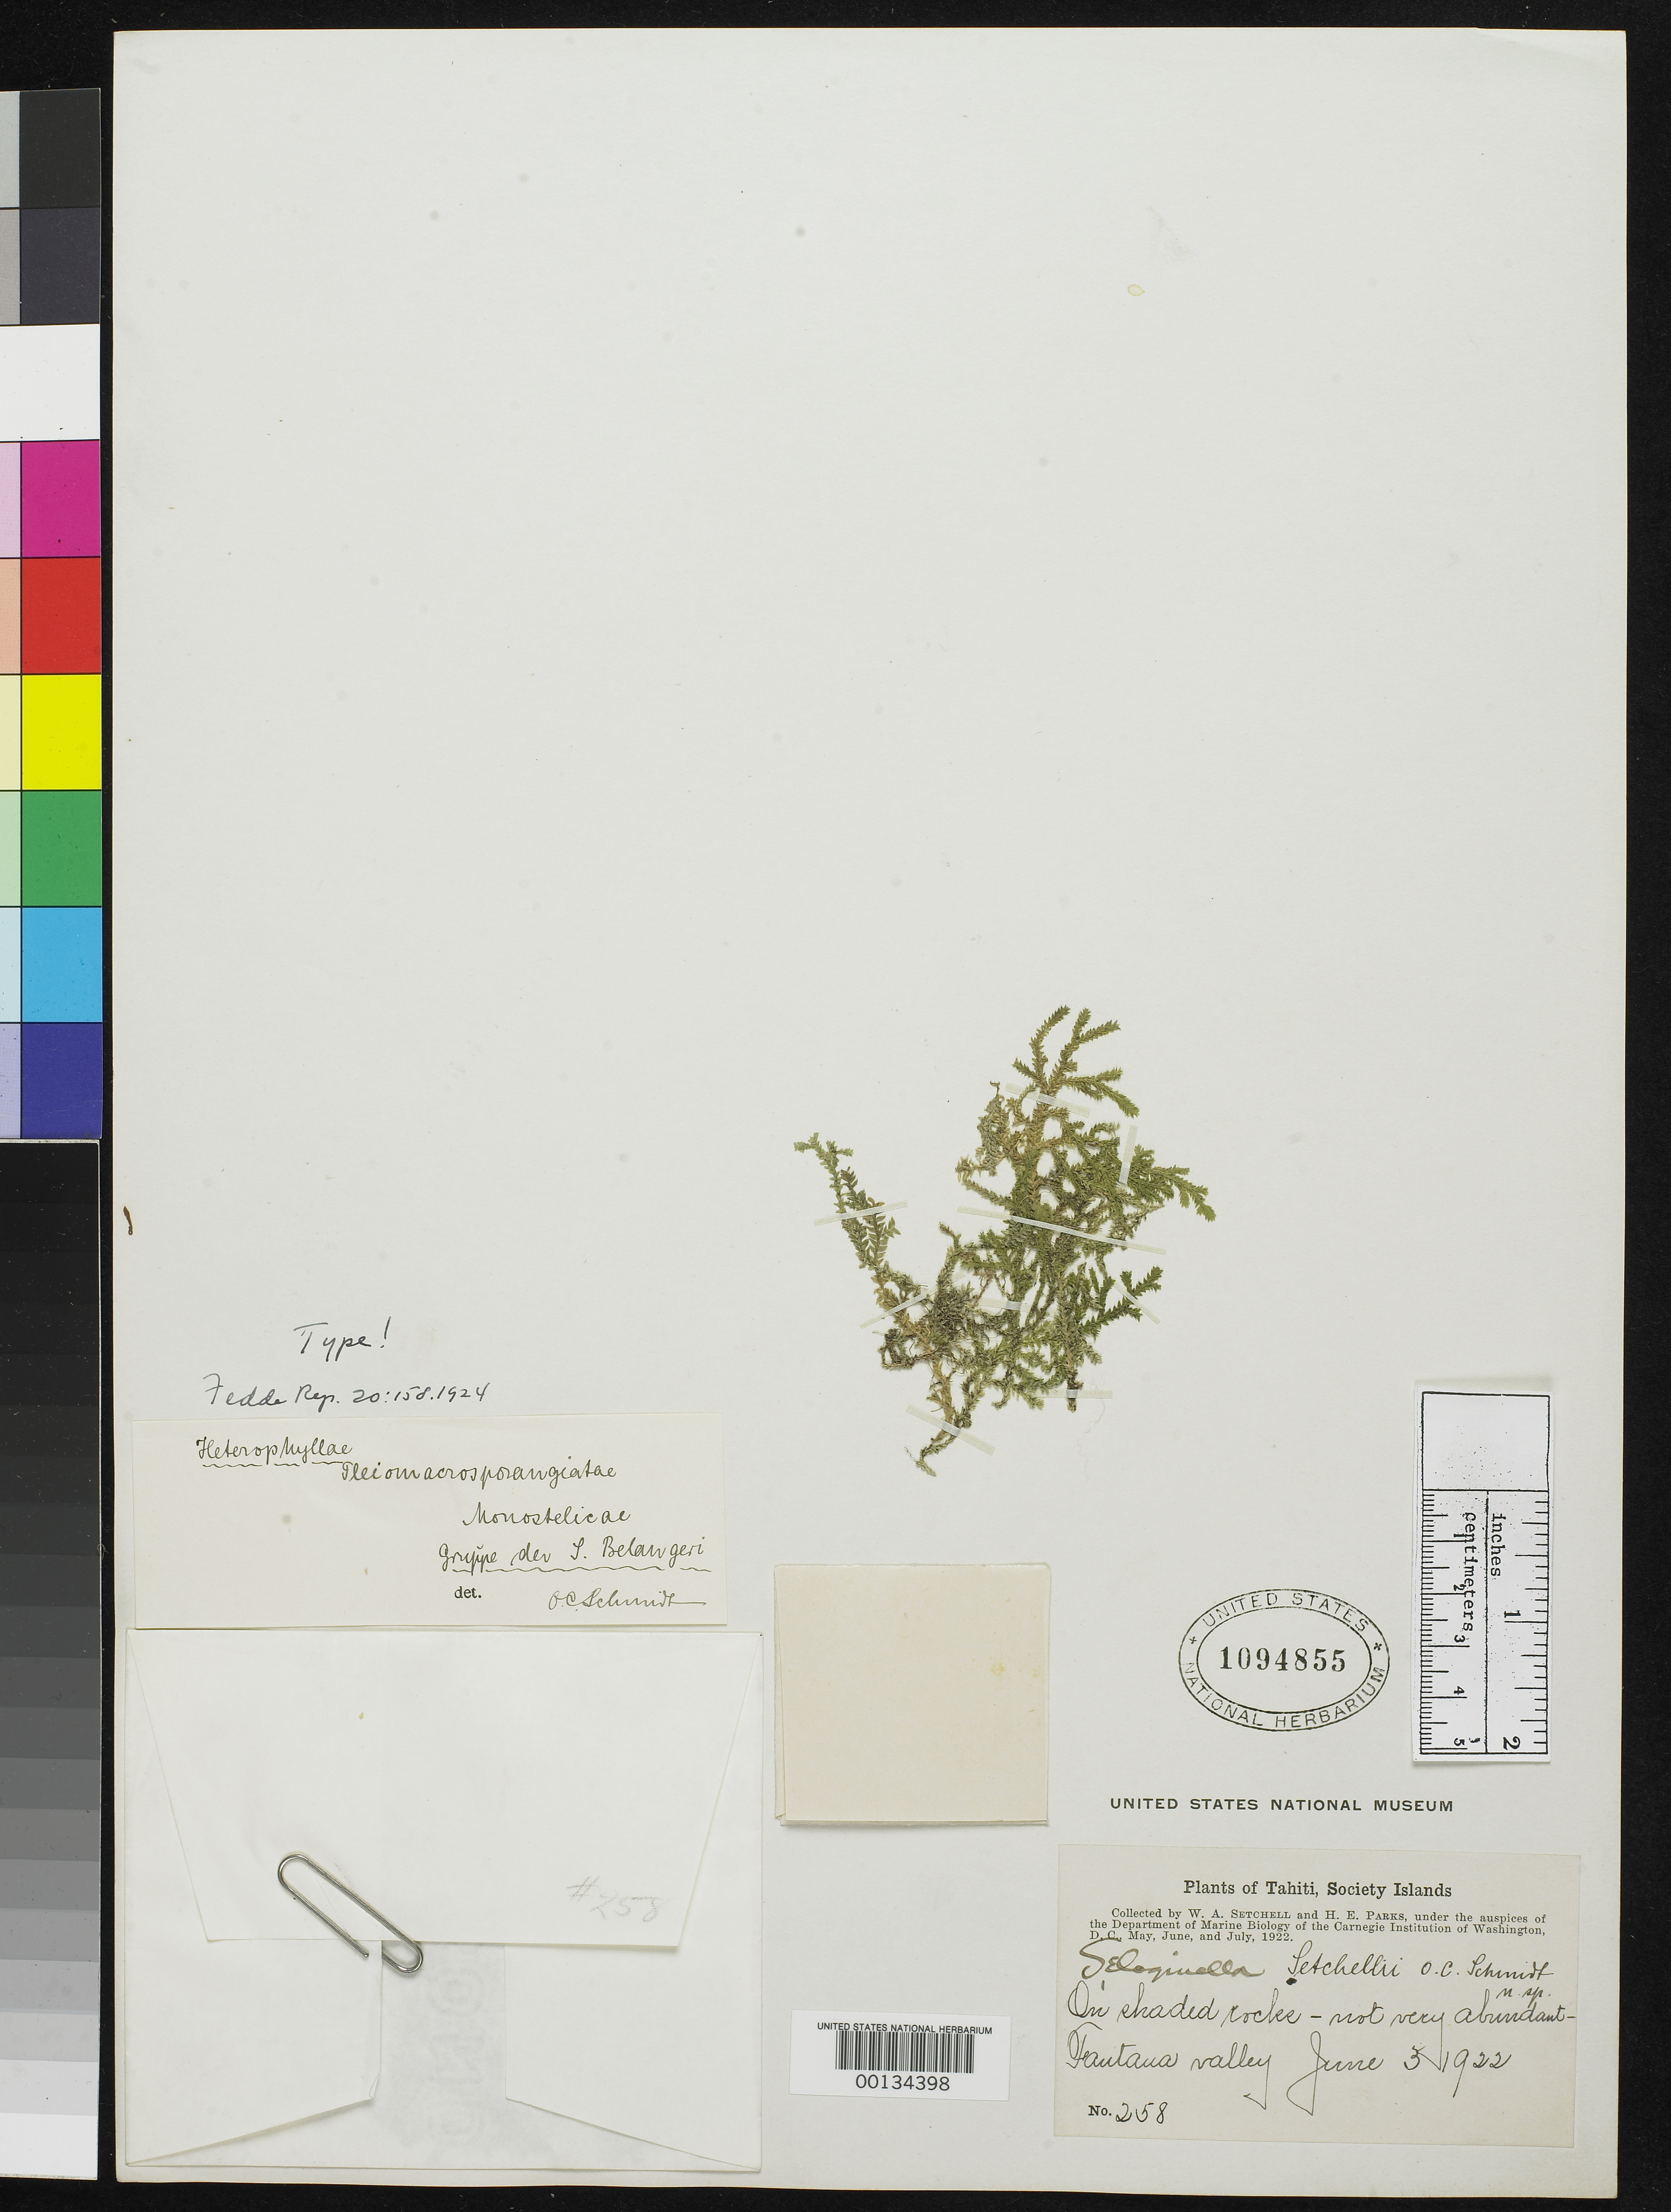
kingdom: Plantae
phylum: Tracheophyta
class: Lycopodiopsida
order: Selaginellales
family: Selaginellaceae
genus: Selaginella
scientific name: Selaginella setchellii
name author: Schmidt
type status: Holotype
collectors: W. Setchell & H. E. Parks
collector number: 258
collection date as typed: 03 Jun 1922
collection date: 1922-06-03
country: French Polynesia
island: Tahiti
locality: Tantana Valley. Iles du Vent [Society Is.]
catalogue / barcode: US 1094855